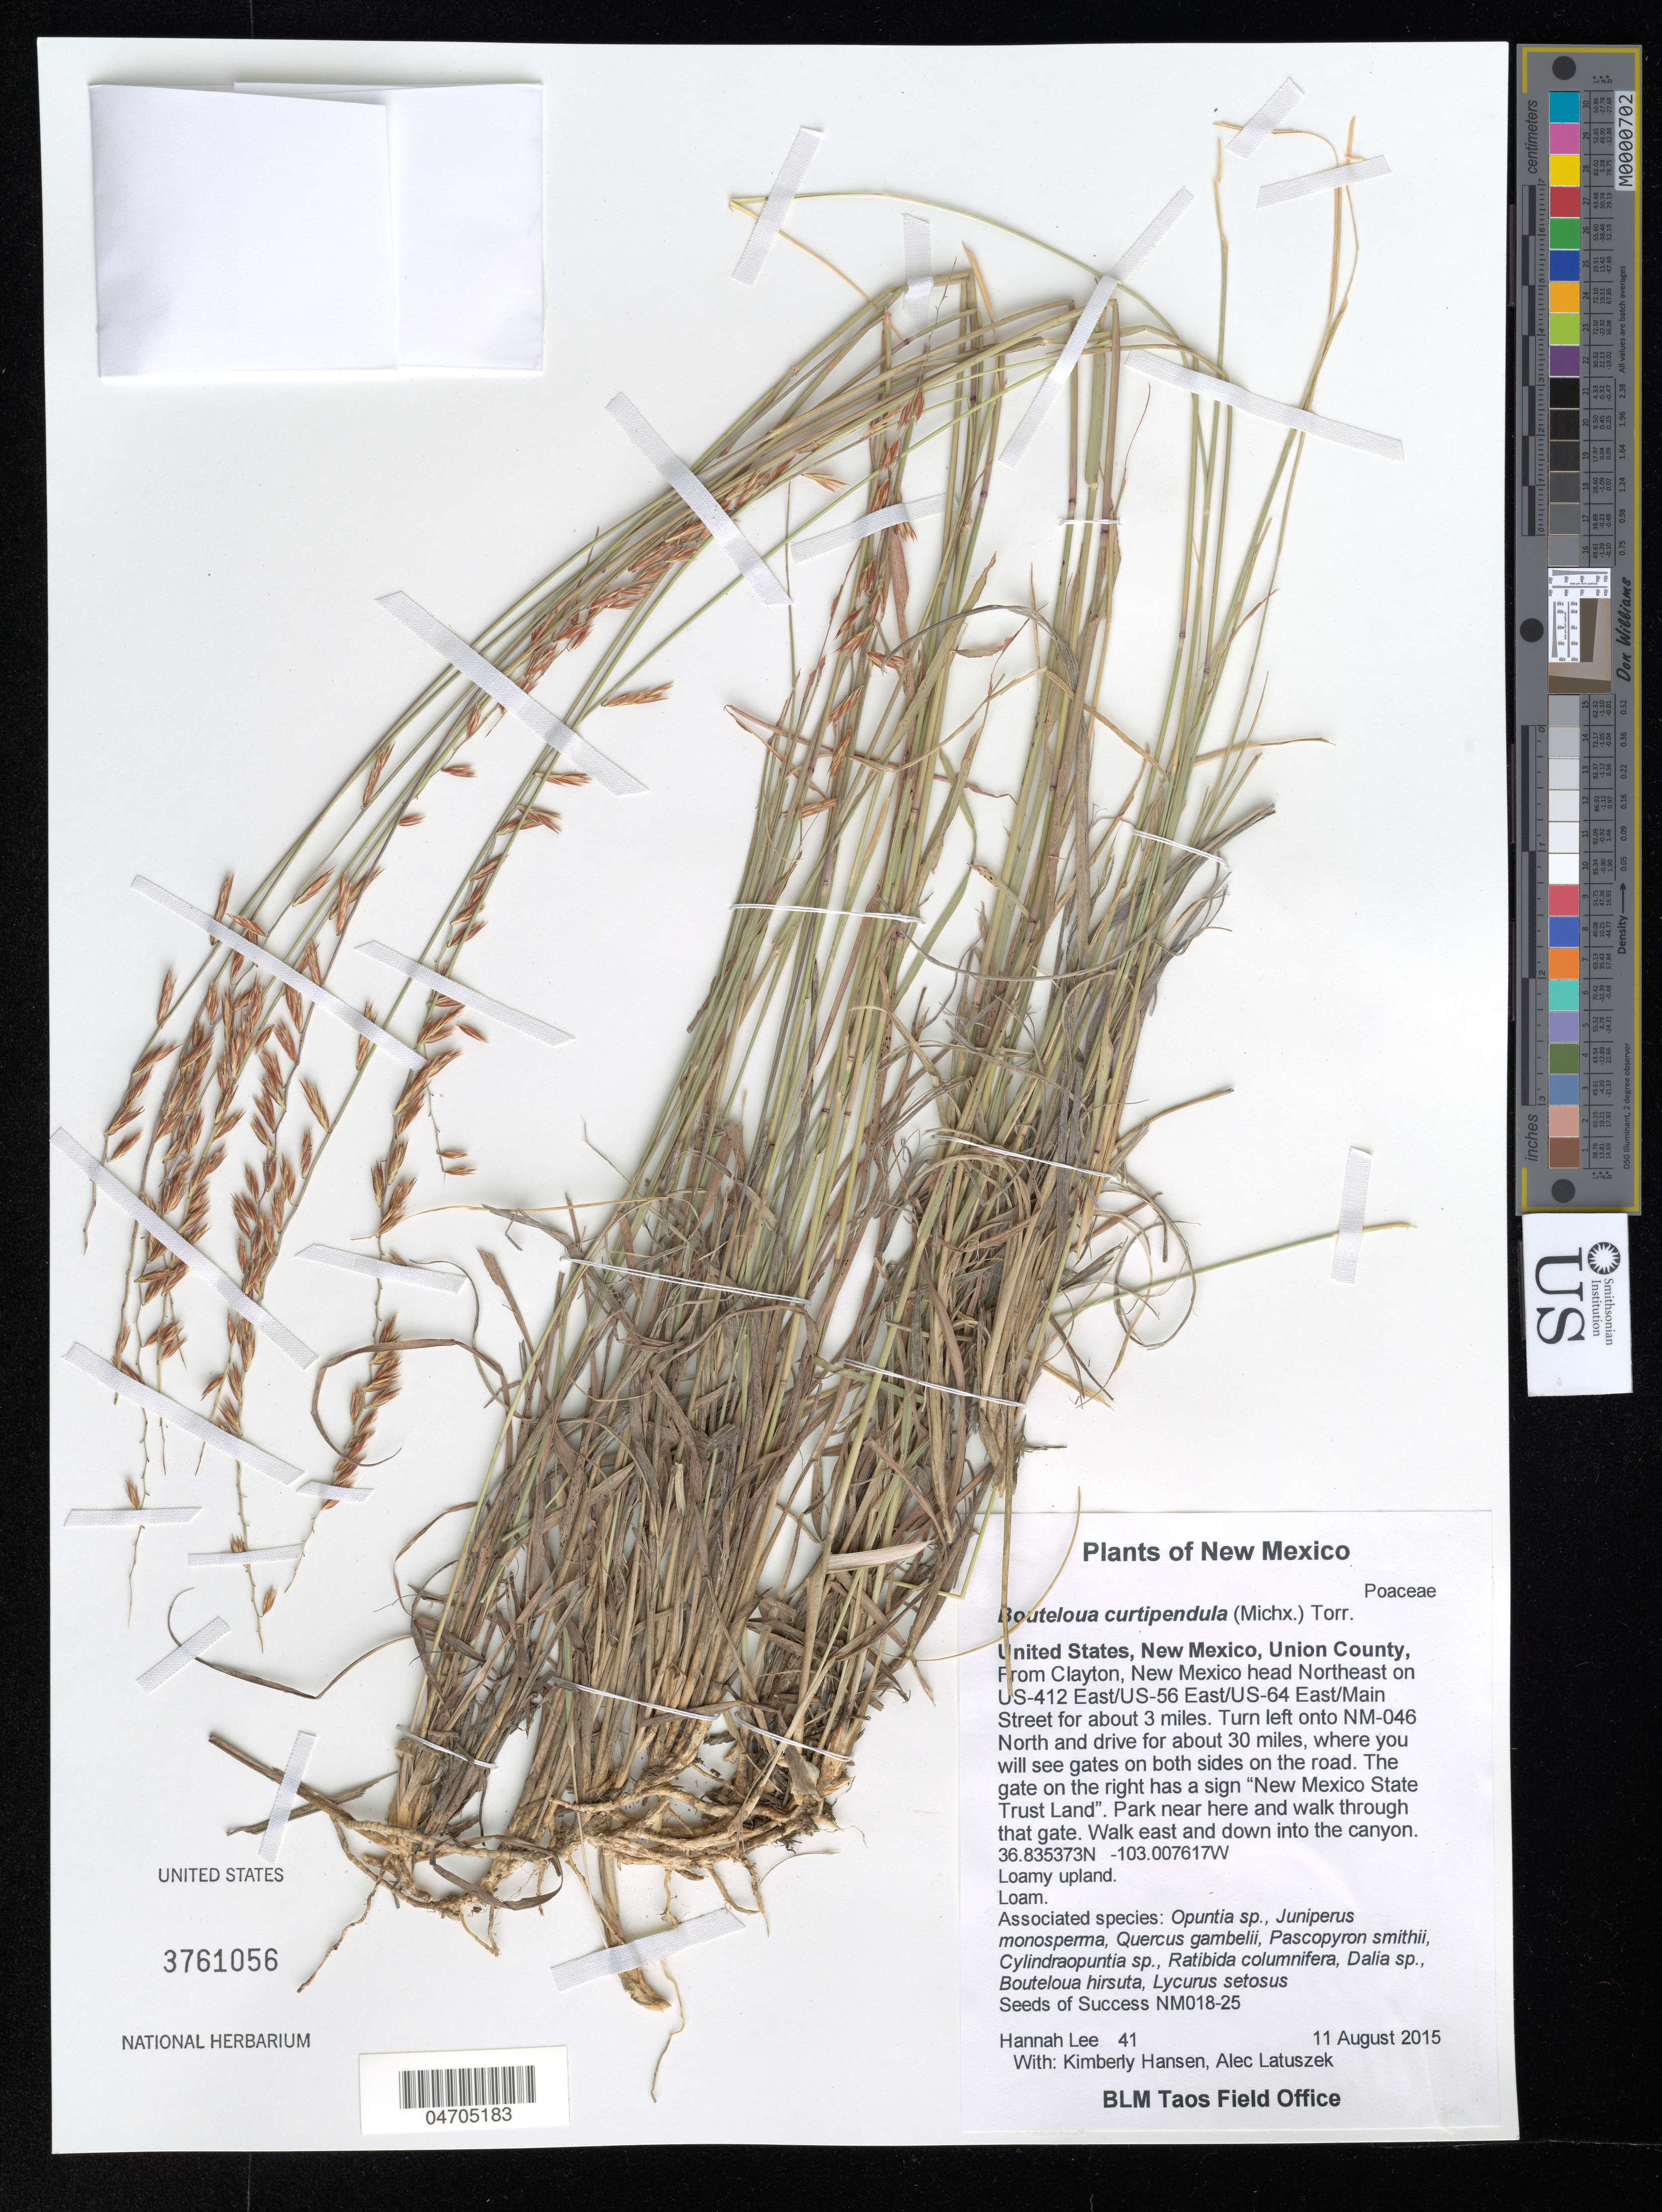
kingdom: Plantae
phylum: Tracheophyta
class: Liliopsida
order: Poales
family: Poaceae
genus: Bouteloua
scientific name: Bouteloua curtipendula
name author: (Michx.) Torr.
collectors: H. Lee, K. Hansen & A. Latuszek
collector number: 41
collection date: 2015-08-11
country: United States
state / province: New Mexico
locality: Union County, From Clayton, New Mexico head Northeast on US-412 East/US-56 East/US-64 East/Main Street for about 3 miles. Turn left onto NM-046 North and drive for about 30 miles, where you will see gates on both sides on the road. The gate on the right has a sign "New Mexico State Trust Land". Park near here and walk through that gate. Walk east and down into the canyon.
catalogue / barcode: US 3761056